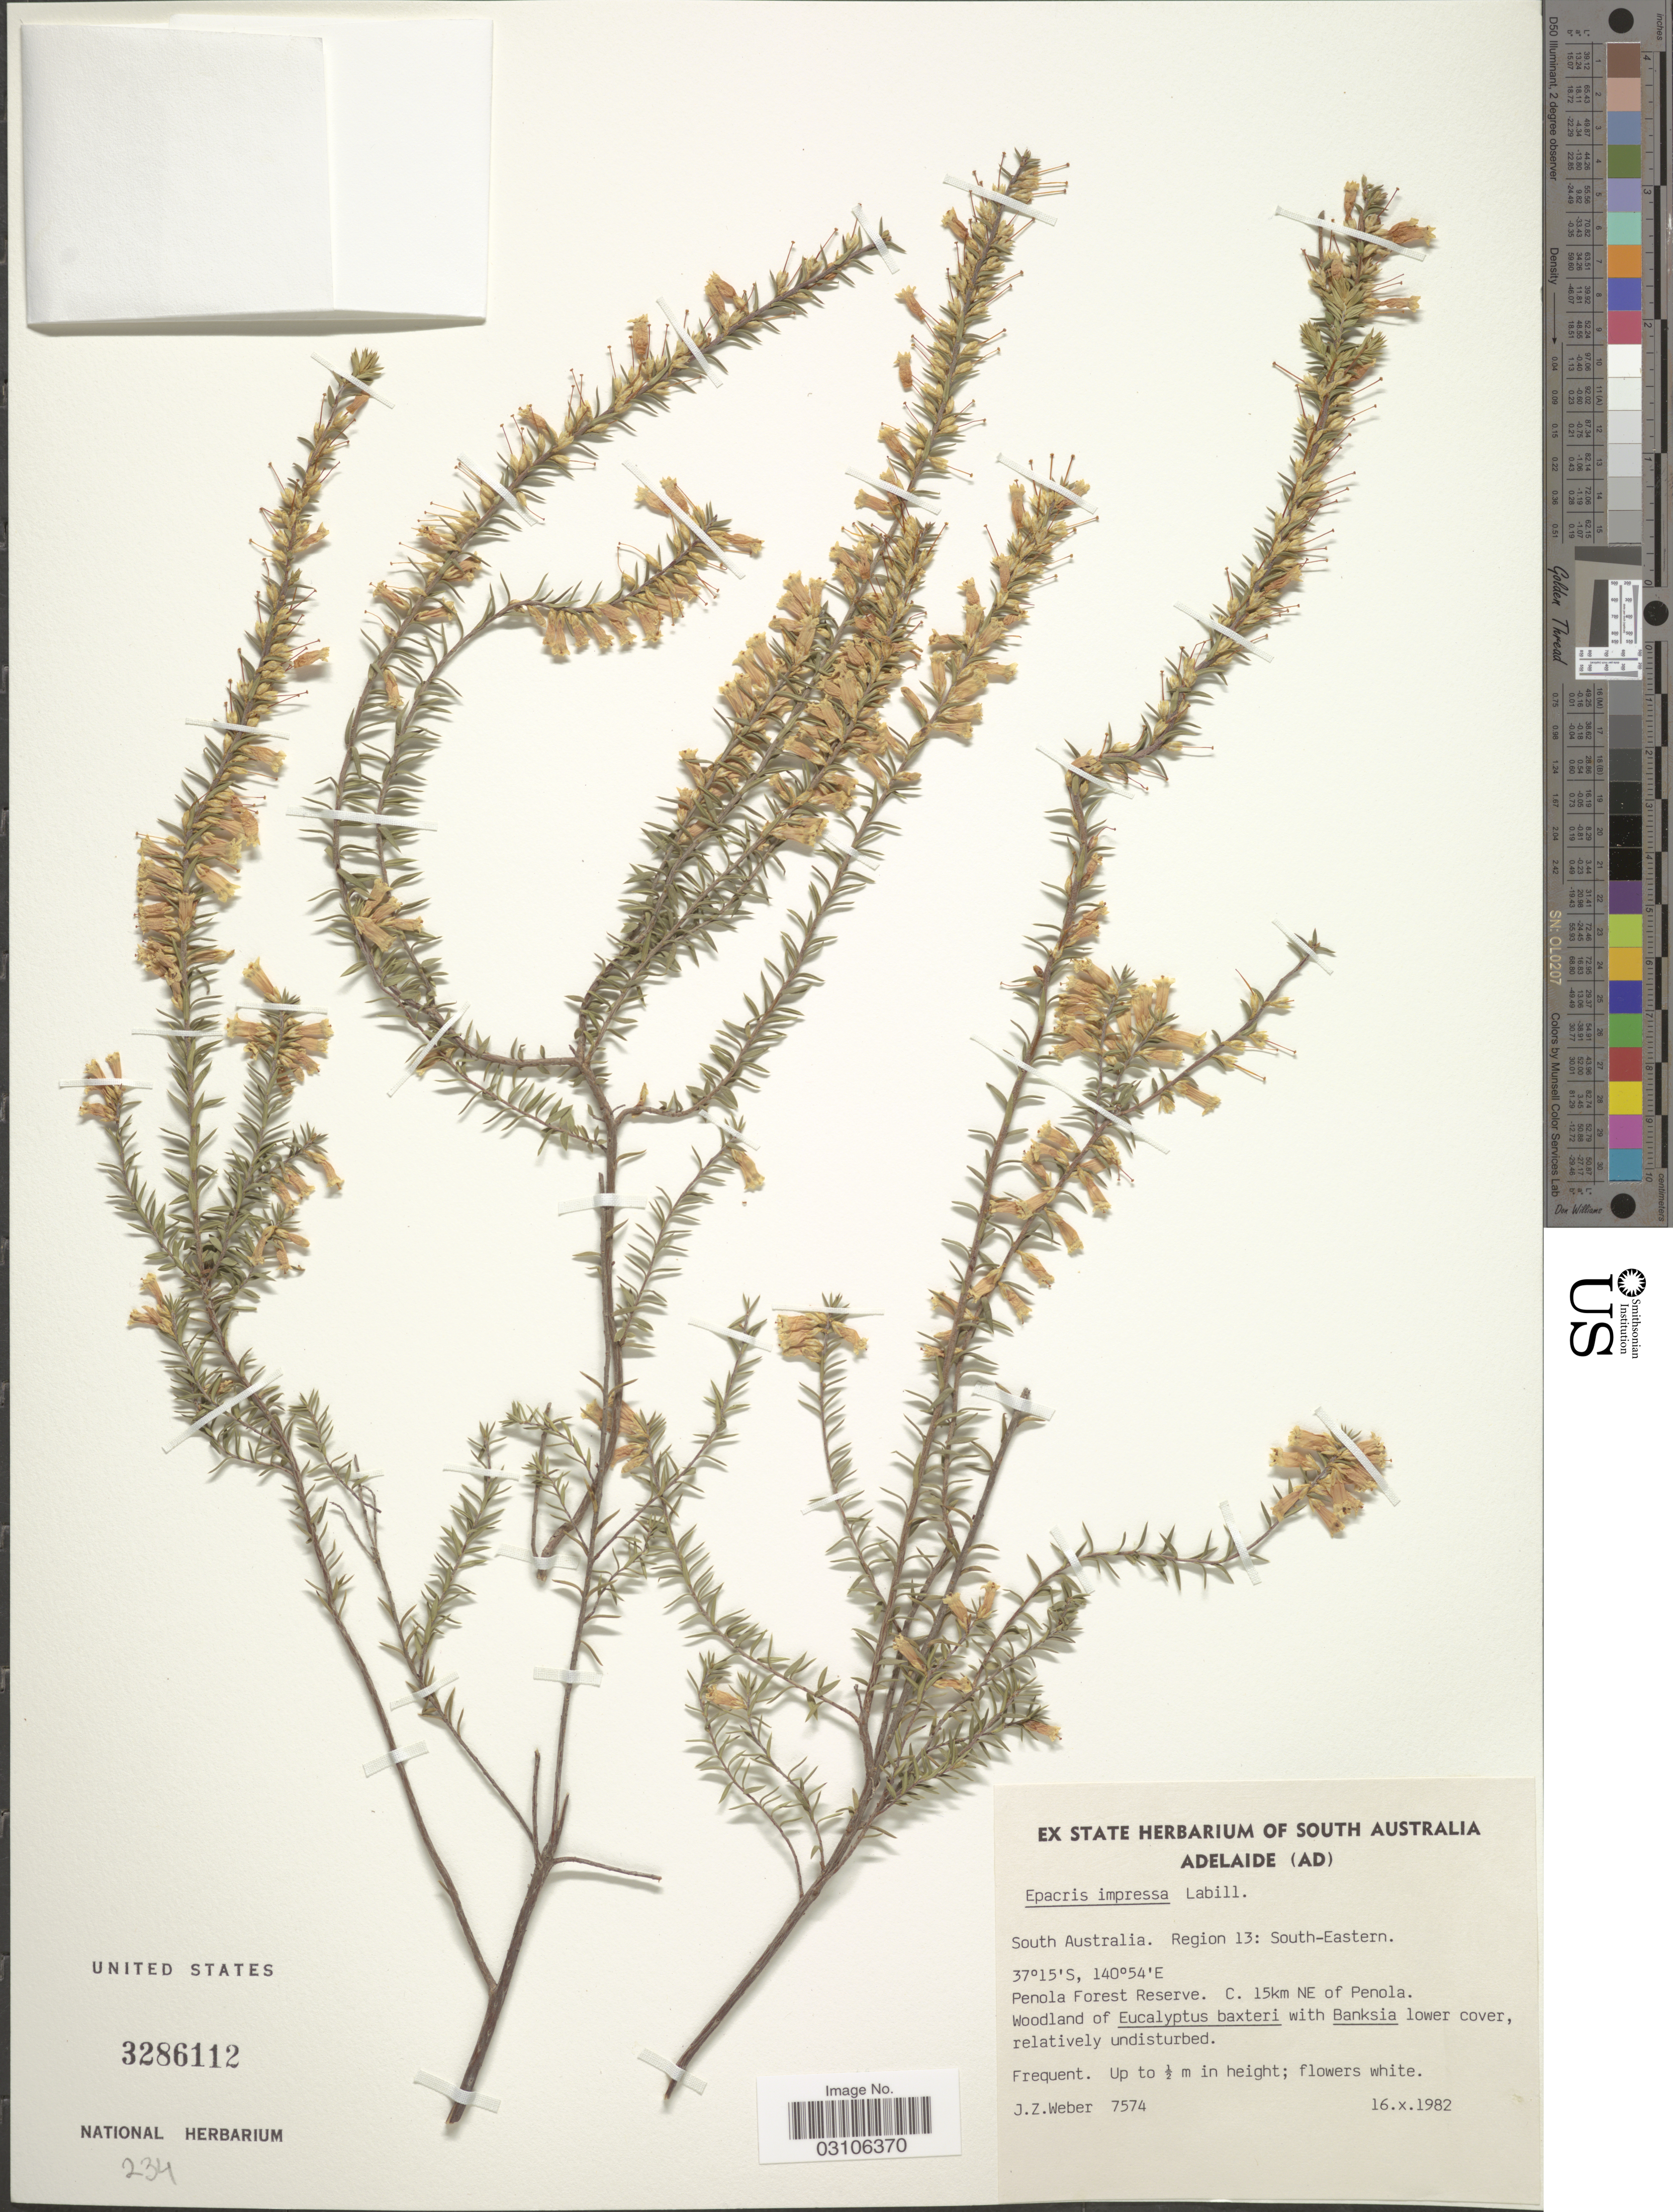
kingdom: Plantae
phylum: Tracheophyta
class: Magnoliopsida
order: Ericales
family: Ericaceae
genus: Epacris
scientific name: Epacris impressa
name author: Labill.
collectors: J.Z. Weber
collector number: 7574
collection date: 1982-10-16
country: Australia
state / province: South Australia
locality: Region 13: South-Eastern. Penola Forest Reserve. C. 15km NE of Penola.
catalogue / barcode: US 3286112